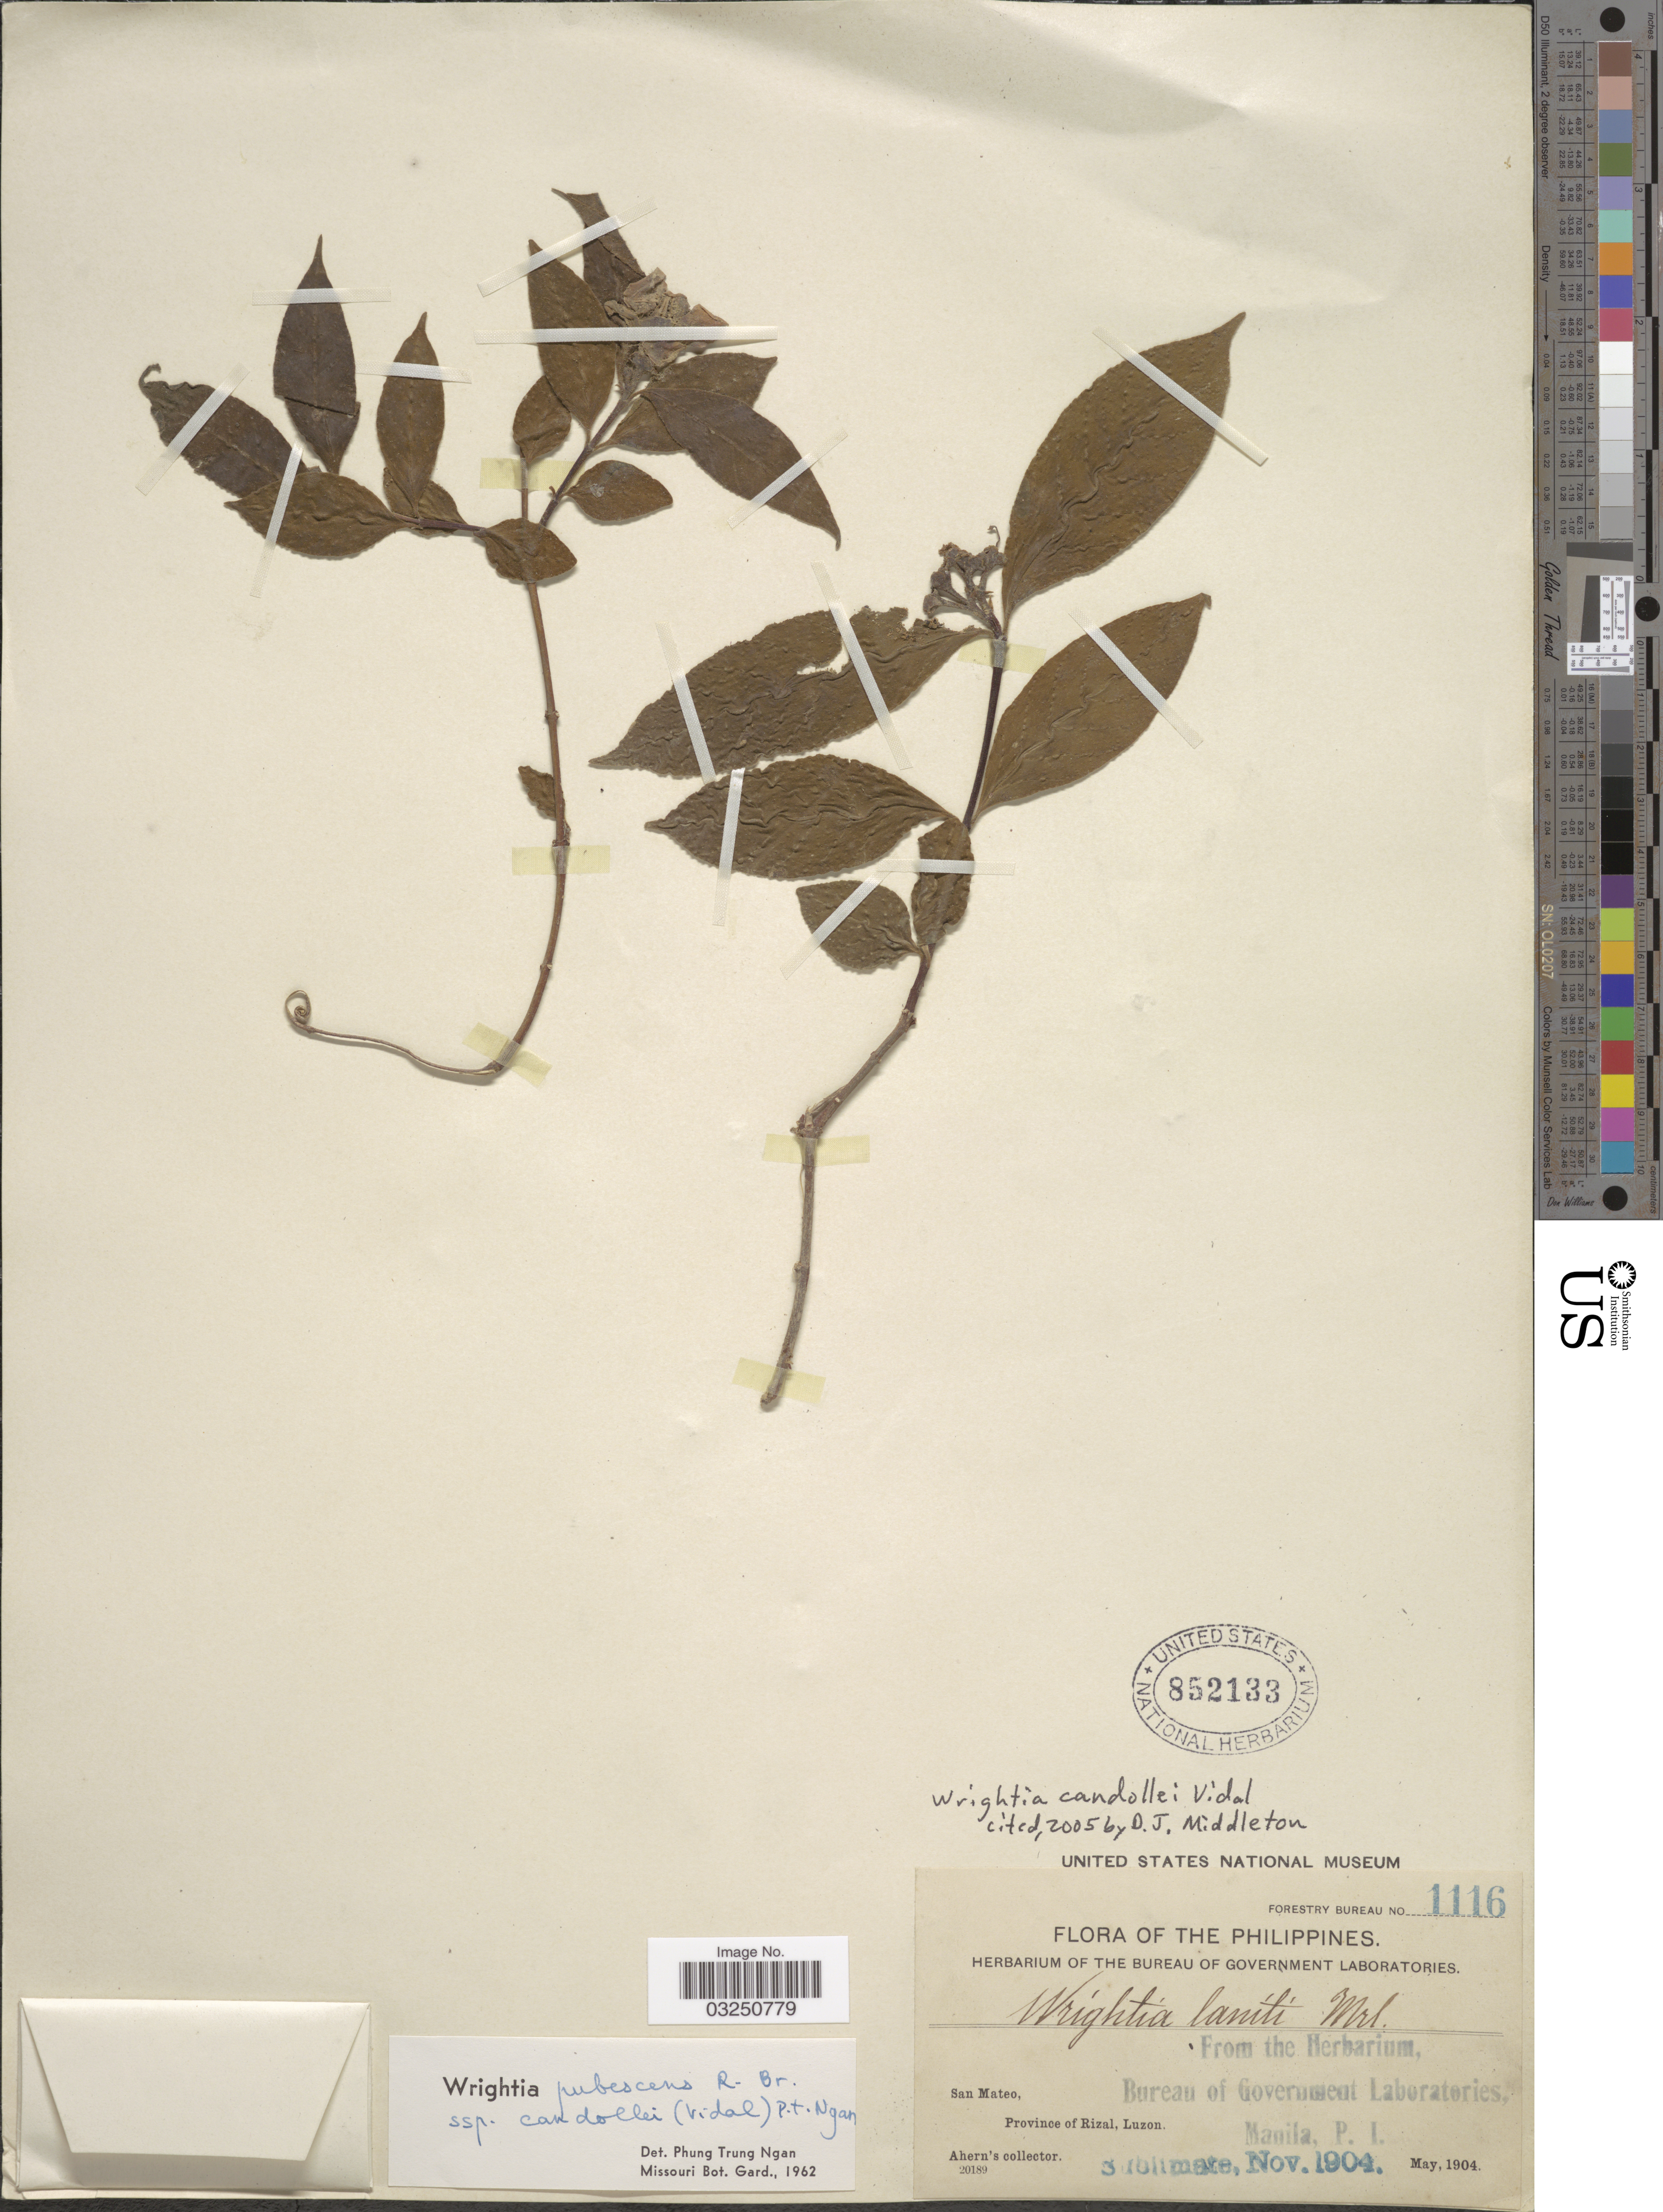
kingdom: Plantae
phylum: Tracheophyta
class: Magnoliopsida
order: Gentianales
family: Apocynaceae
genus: Wrightia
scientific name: Wrightia candollei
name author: Vidal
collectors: Ahern's collector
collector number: Forestry Bureau 1116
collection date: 1904-05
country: Philippines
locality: San Mateo, Province of Rizal, Luzon.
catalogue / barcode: US 852133